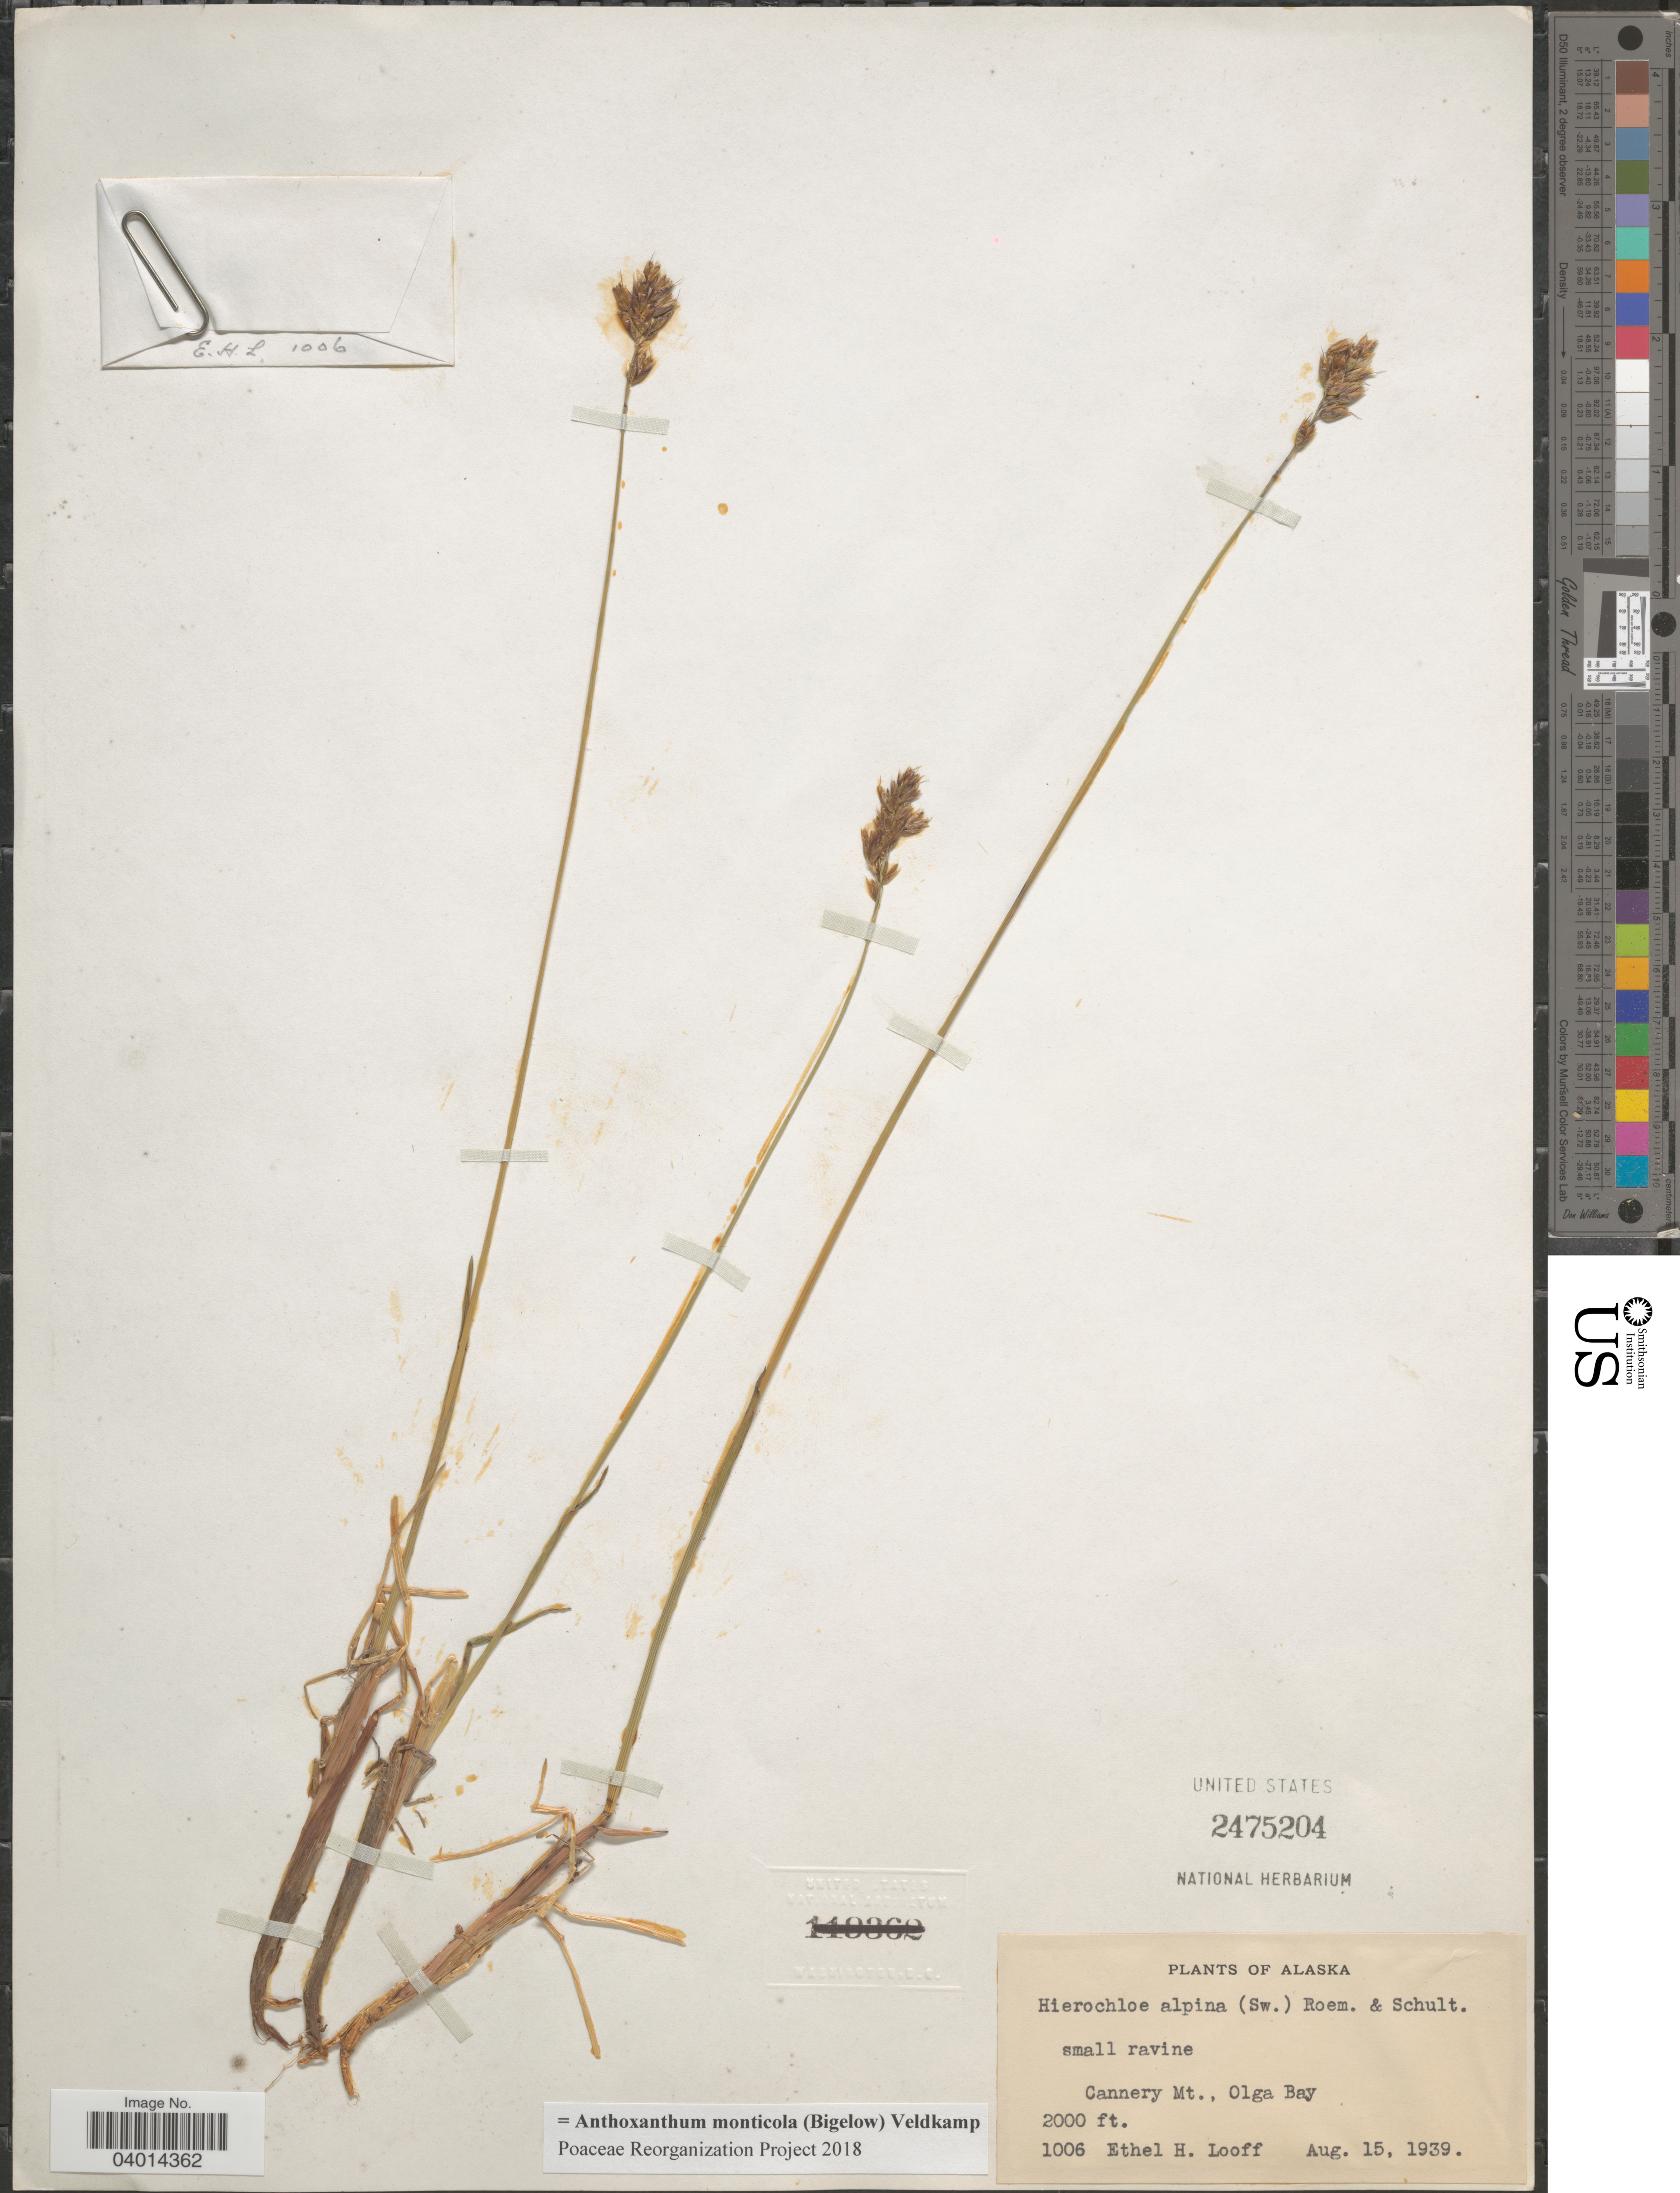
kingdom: Plantae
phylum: Tracheophyta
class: Liliopsida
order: Poales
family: Poaceae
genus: Anthoxanthum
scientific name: Anthoxanthum monticola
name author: (Bigelow) Veldkamp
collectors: E. Looff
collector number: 1006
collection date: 1939-08-15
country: United States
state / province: Alaska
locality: Cannery Mt., Olga Bay.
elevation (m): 610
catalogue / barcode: US 2475204